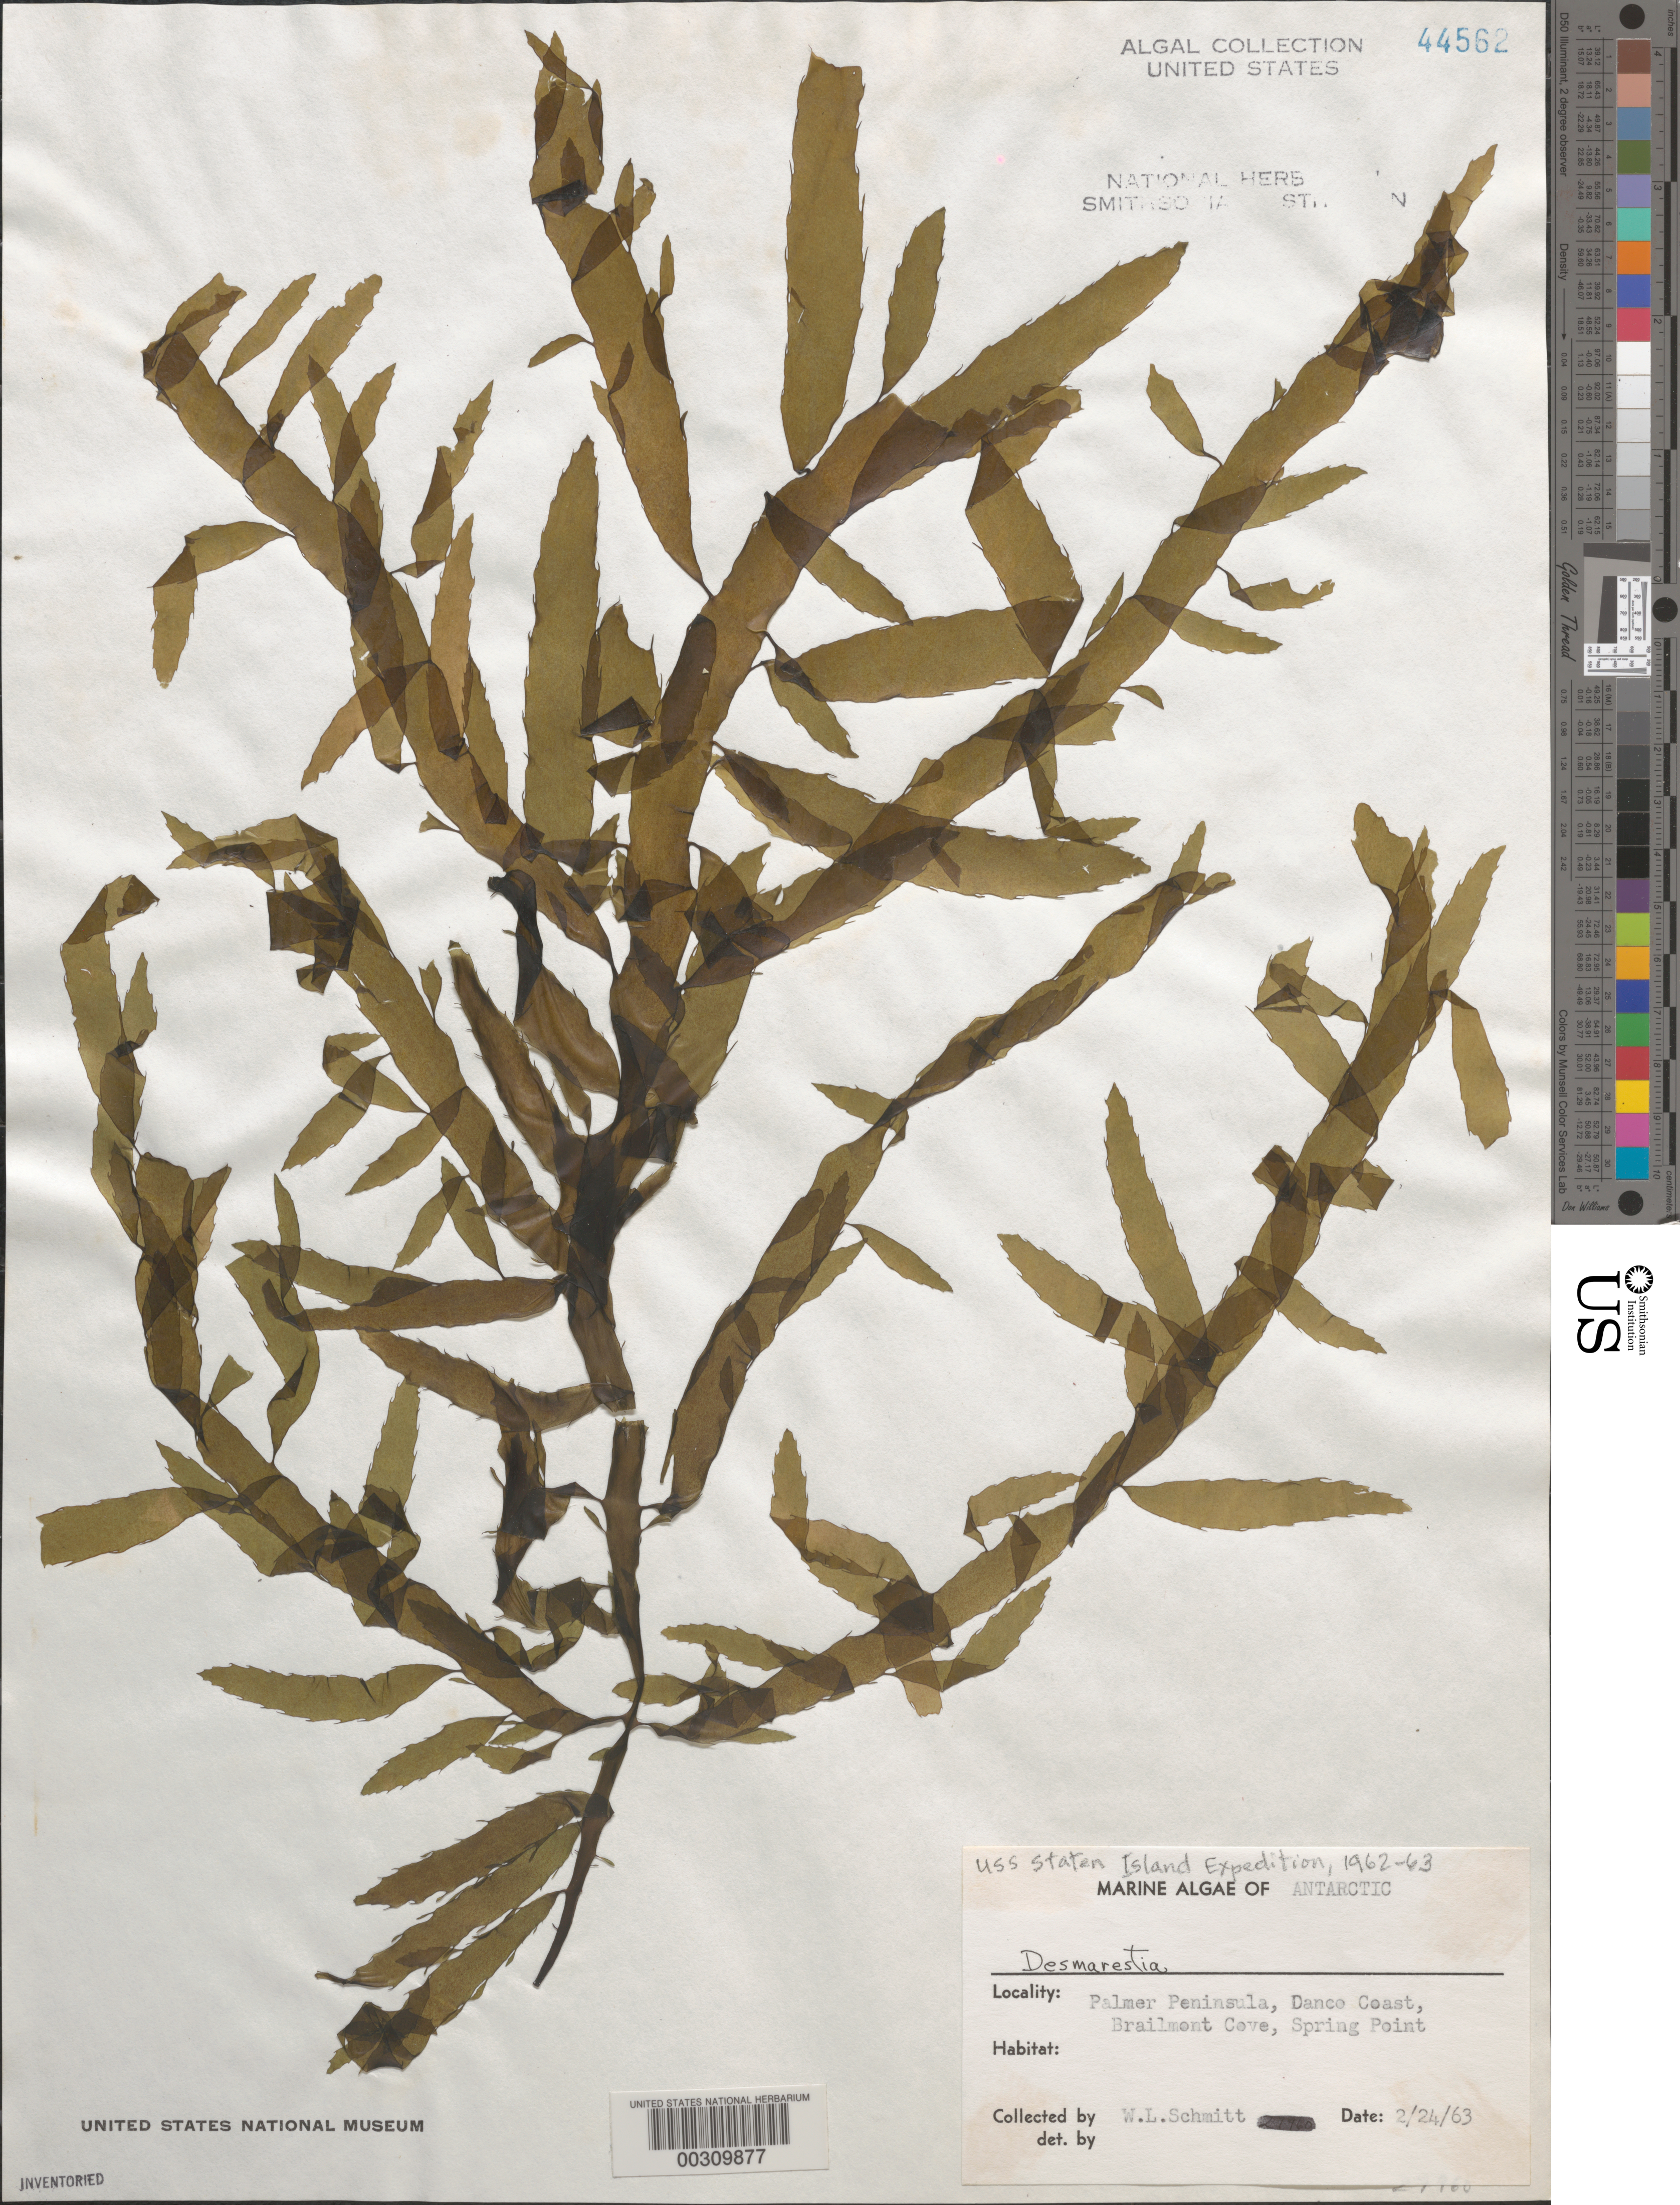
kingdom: Chromista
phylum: Ochrophyta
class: Phaeophyceae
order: Desmarestiales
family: Desmarestiaceae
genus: Desmarestia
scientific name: Desmarestia sp.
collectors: W. L. Schmitt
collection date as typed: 24 Feb 1963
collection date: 1963-02-24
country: Antarctica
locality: Danco Coast, Brailmont Cove, Spring Point, Antarctic Peninsula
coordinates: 64 14'S, 61 07'W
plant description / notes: USS Staten Island Expedition, 1962-1963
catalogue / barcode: US 44562